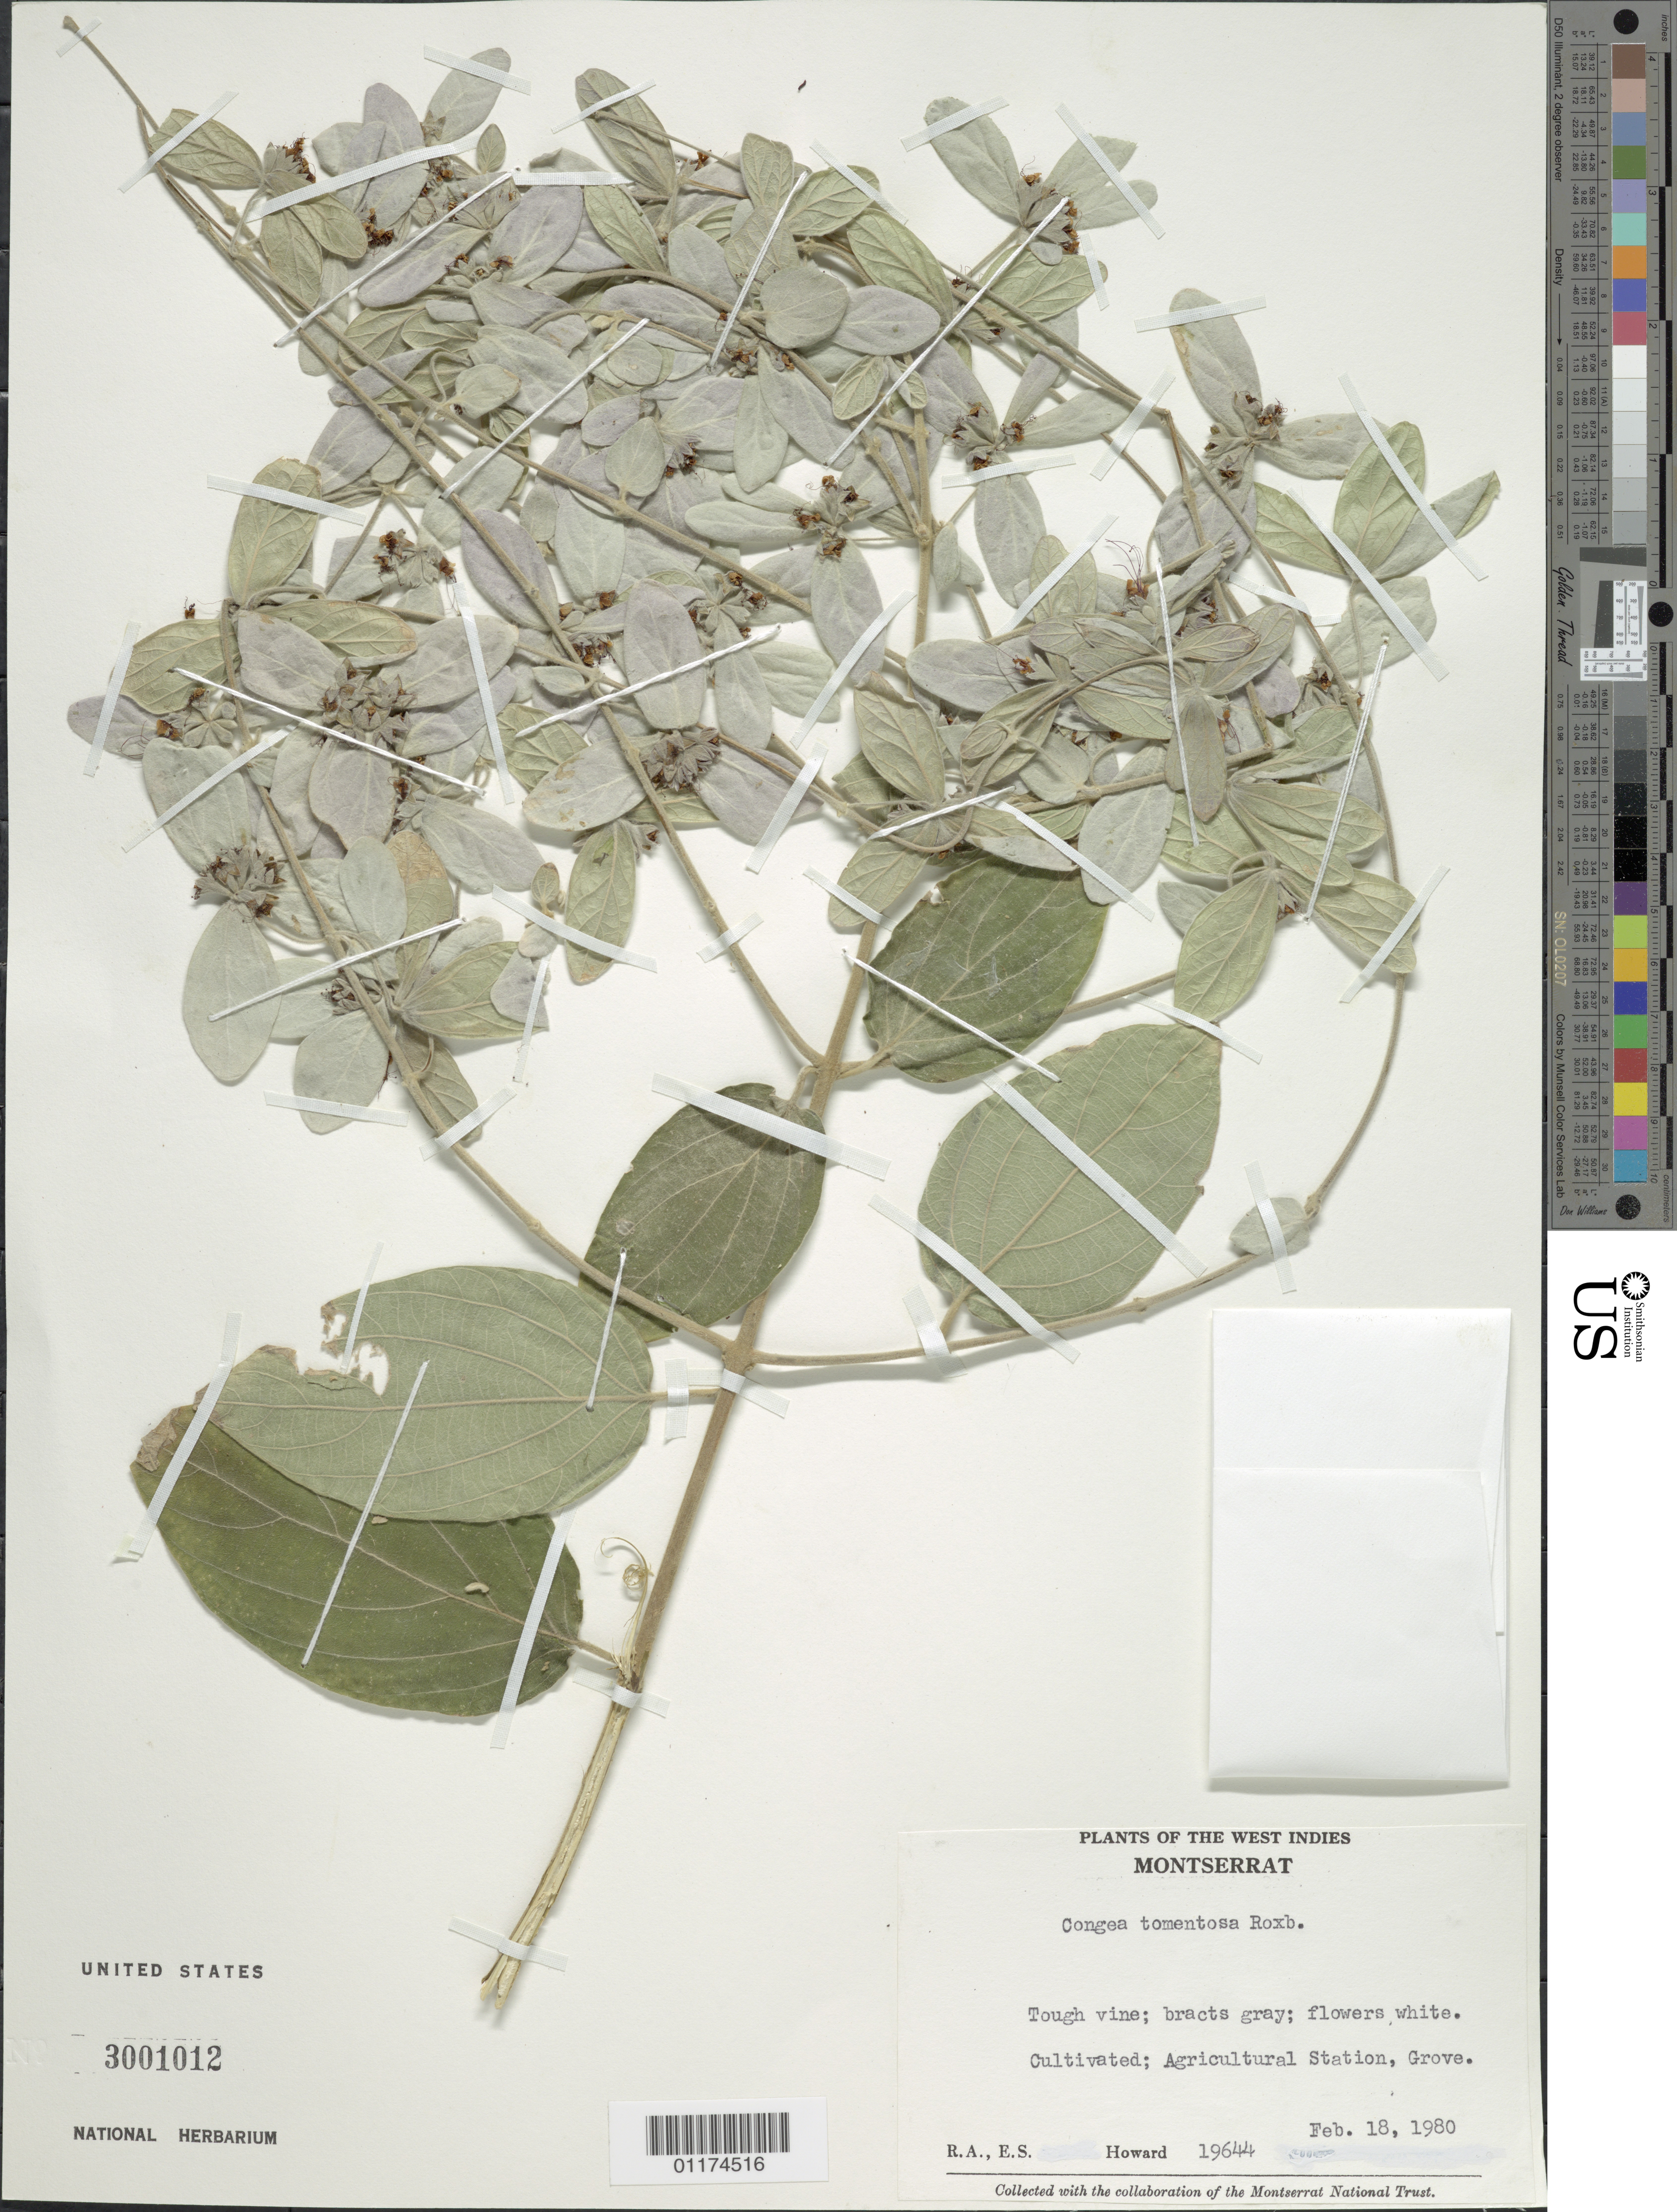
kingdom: Plantae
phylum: Tracheophyta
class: Magnoliopsida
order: Lamiales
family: Lamiaceae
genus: Congea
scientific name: Congea tomentosa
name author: Roxb.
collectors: R. A. Howard & E. S. Howard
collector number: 19644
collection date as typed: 18 Feb 1980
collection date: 1980-02-18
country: Montserrat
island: Montserrat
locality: Cultivation; Agricultural Station, Grove.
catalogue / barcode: US 3001012